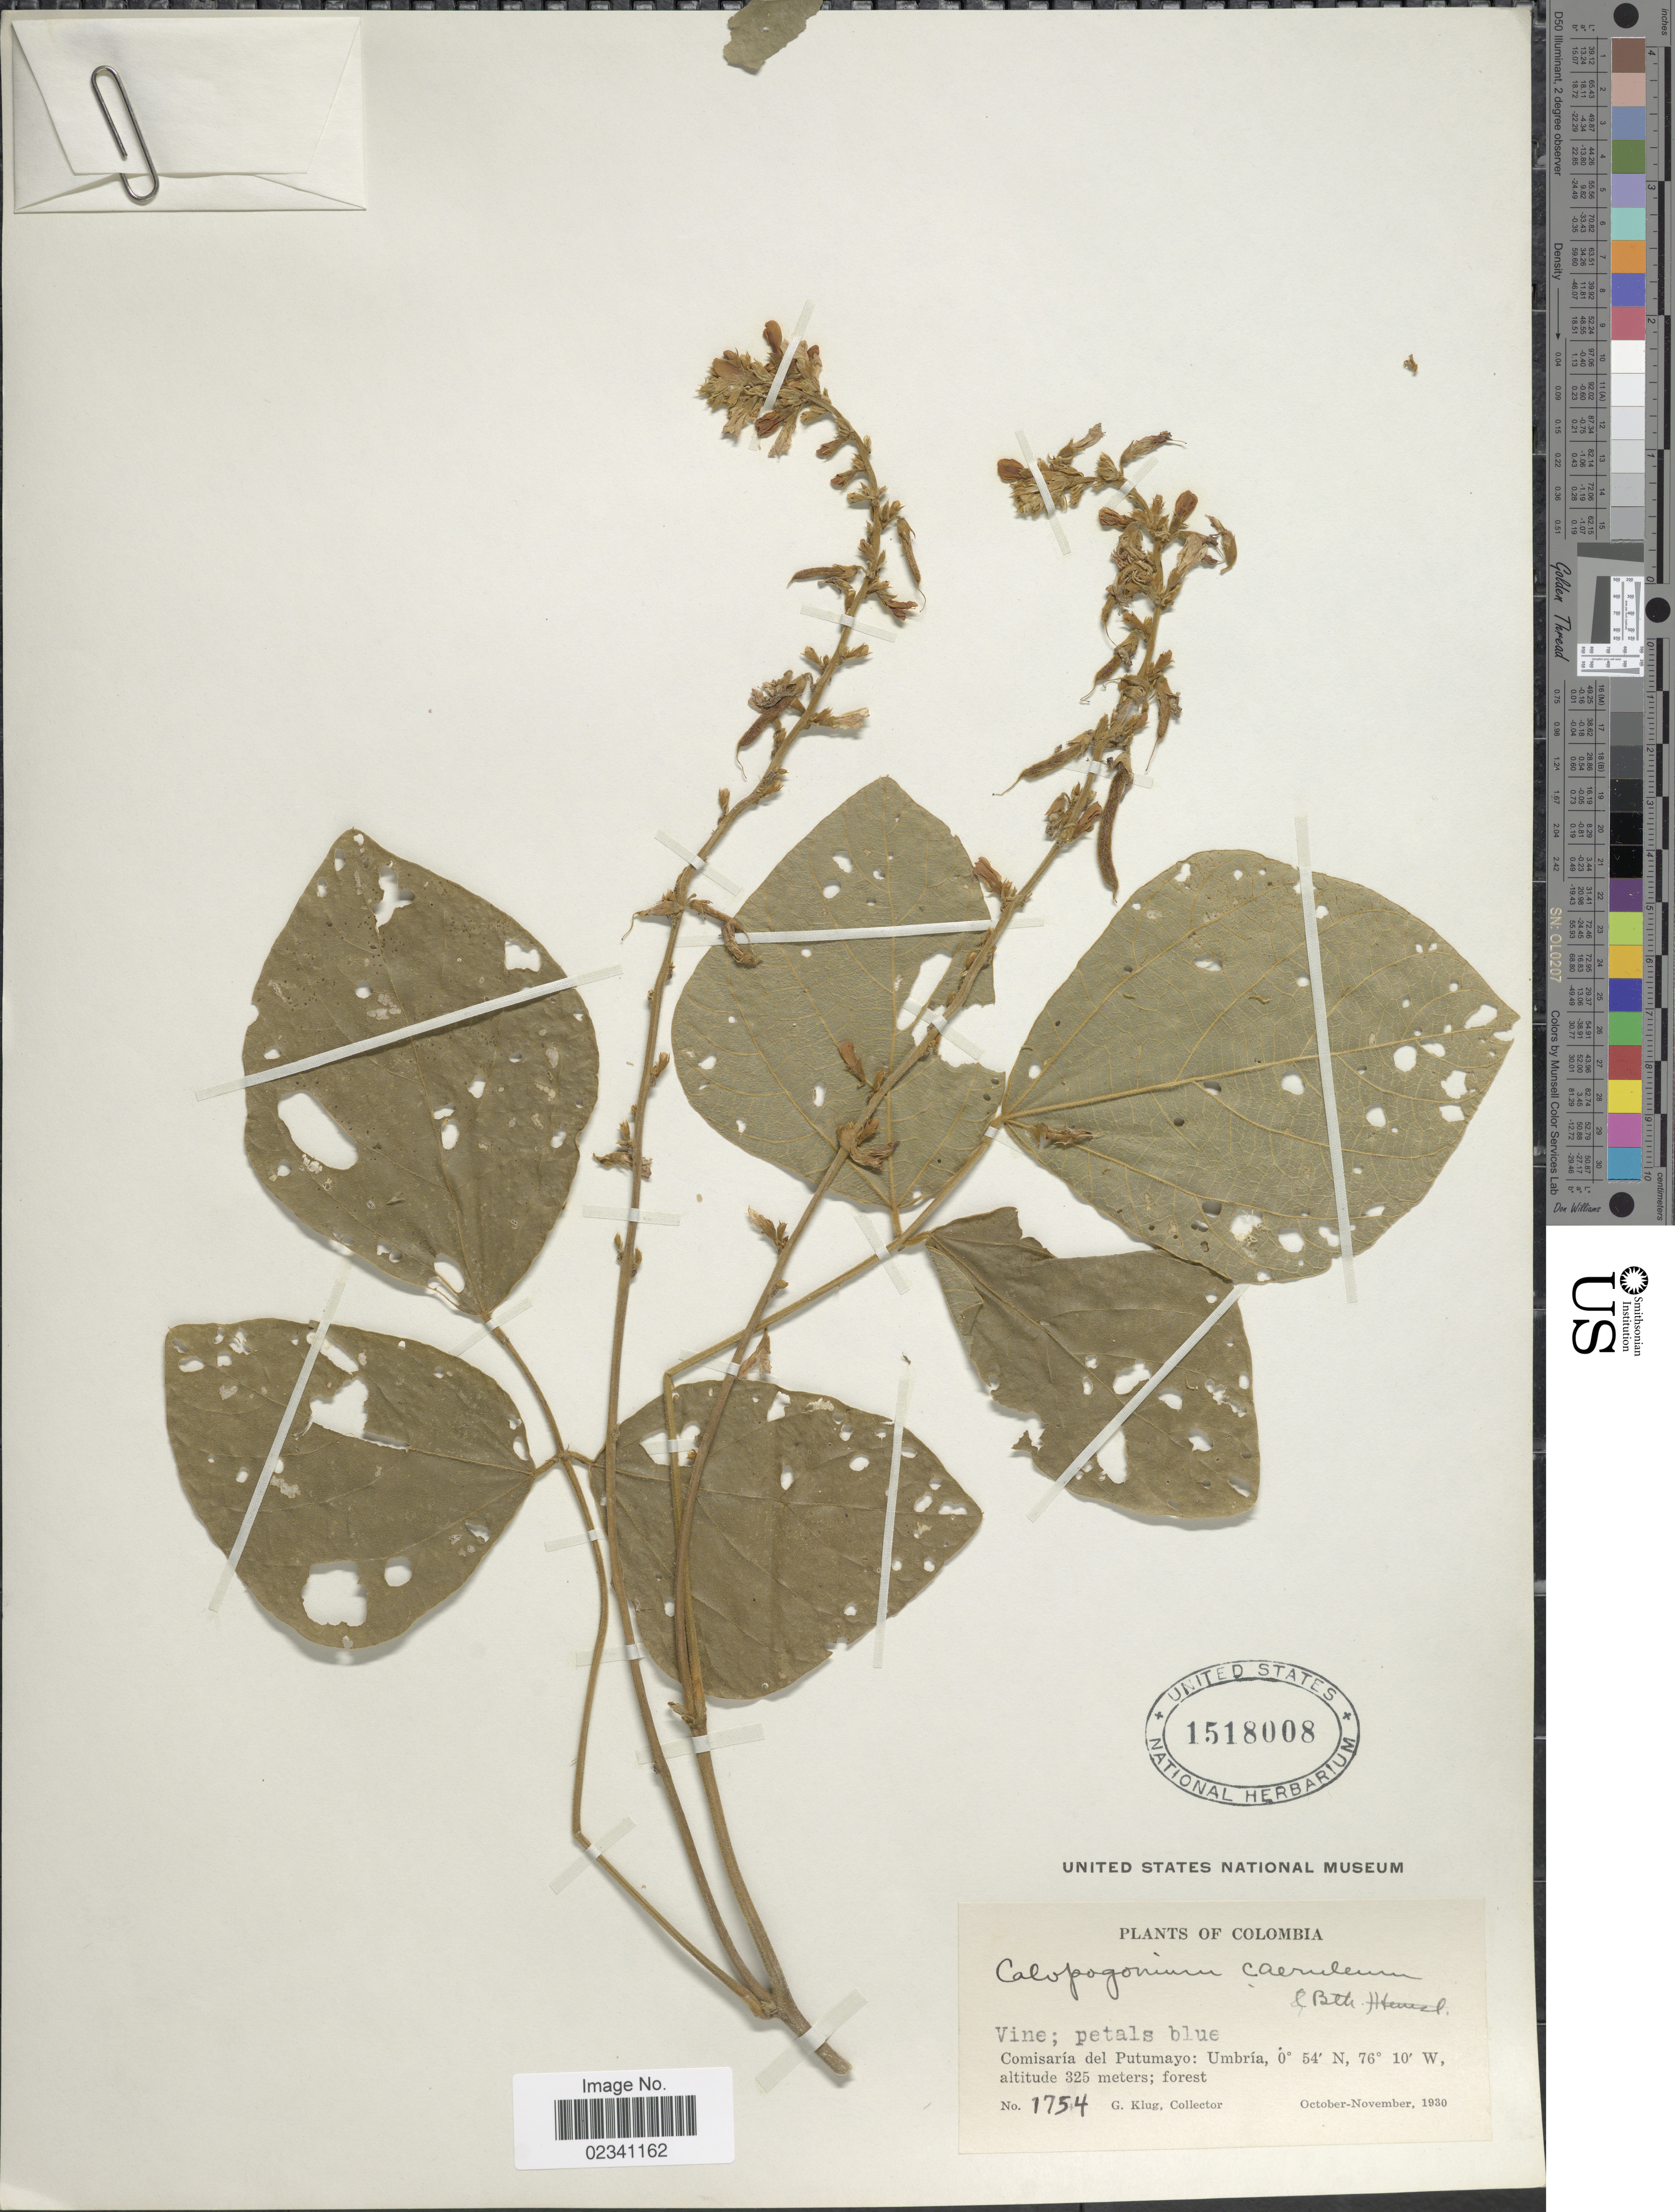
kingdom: Plantae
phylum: Tracheophyta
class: Magnoliopsida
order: Fabales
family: Fabaceae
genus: Calopogonium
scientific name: Calopogonium caeruleum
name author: (Benth.) C. Wright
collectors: G. Klug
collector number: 1754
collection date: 1930-10/1930-11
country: Colombia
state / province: Putumayo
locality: Umbria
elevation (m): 325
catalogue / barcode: US 1518008